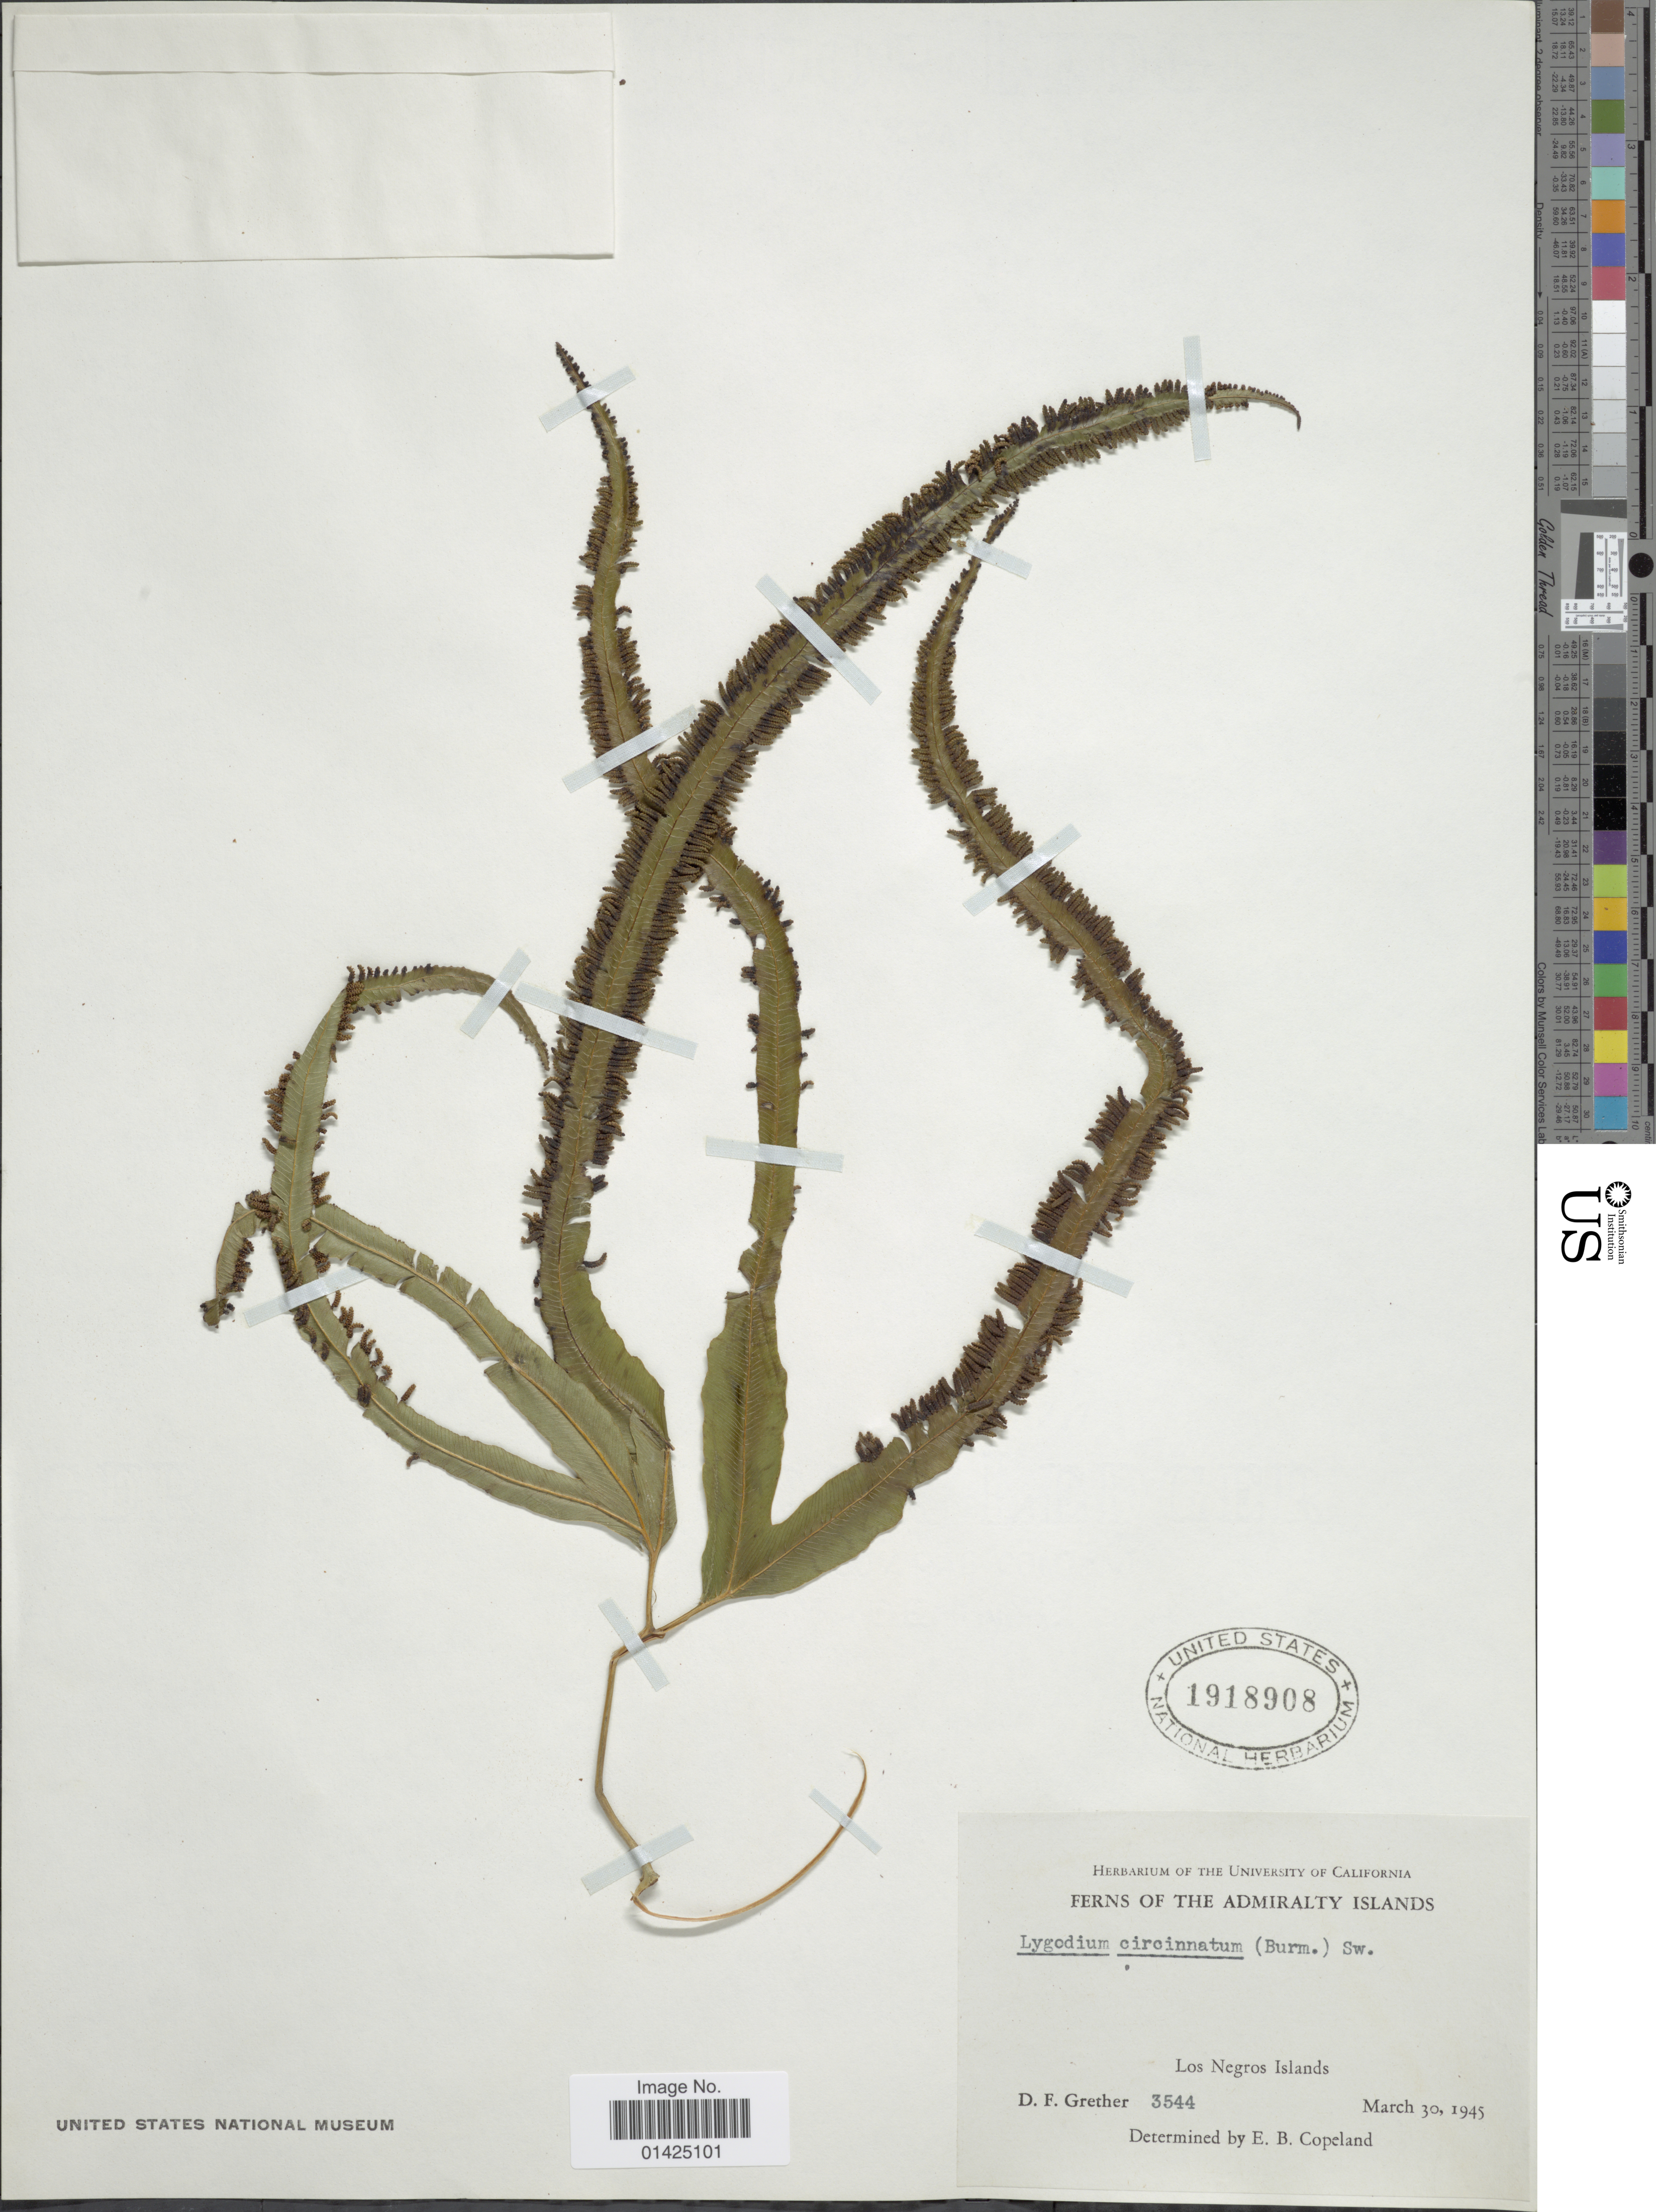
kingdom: Plantae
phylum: Tracheophyta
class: Polypodiopsida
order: Schizaeales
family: Lygodiaceae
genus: Lygodium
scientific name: Lygodium circinnatum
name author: (Burm. f.) Sw.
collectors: D. F. Grether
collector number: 3544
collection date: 1945-03-30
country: Papua New Guinea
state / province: Manus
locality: Los Negros Island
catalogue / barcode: US 1918908